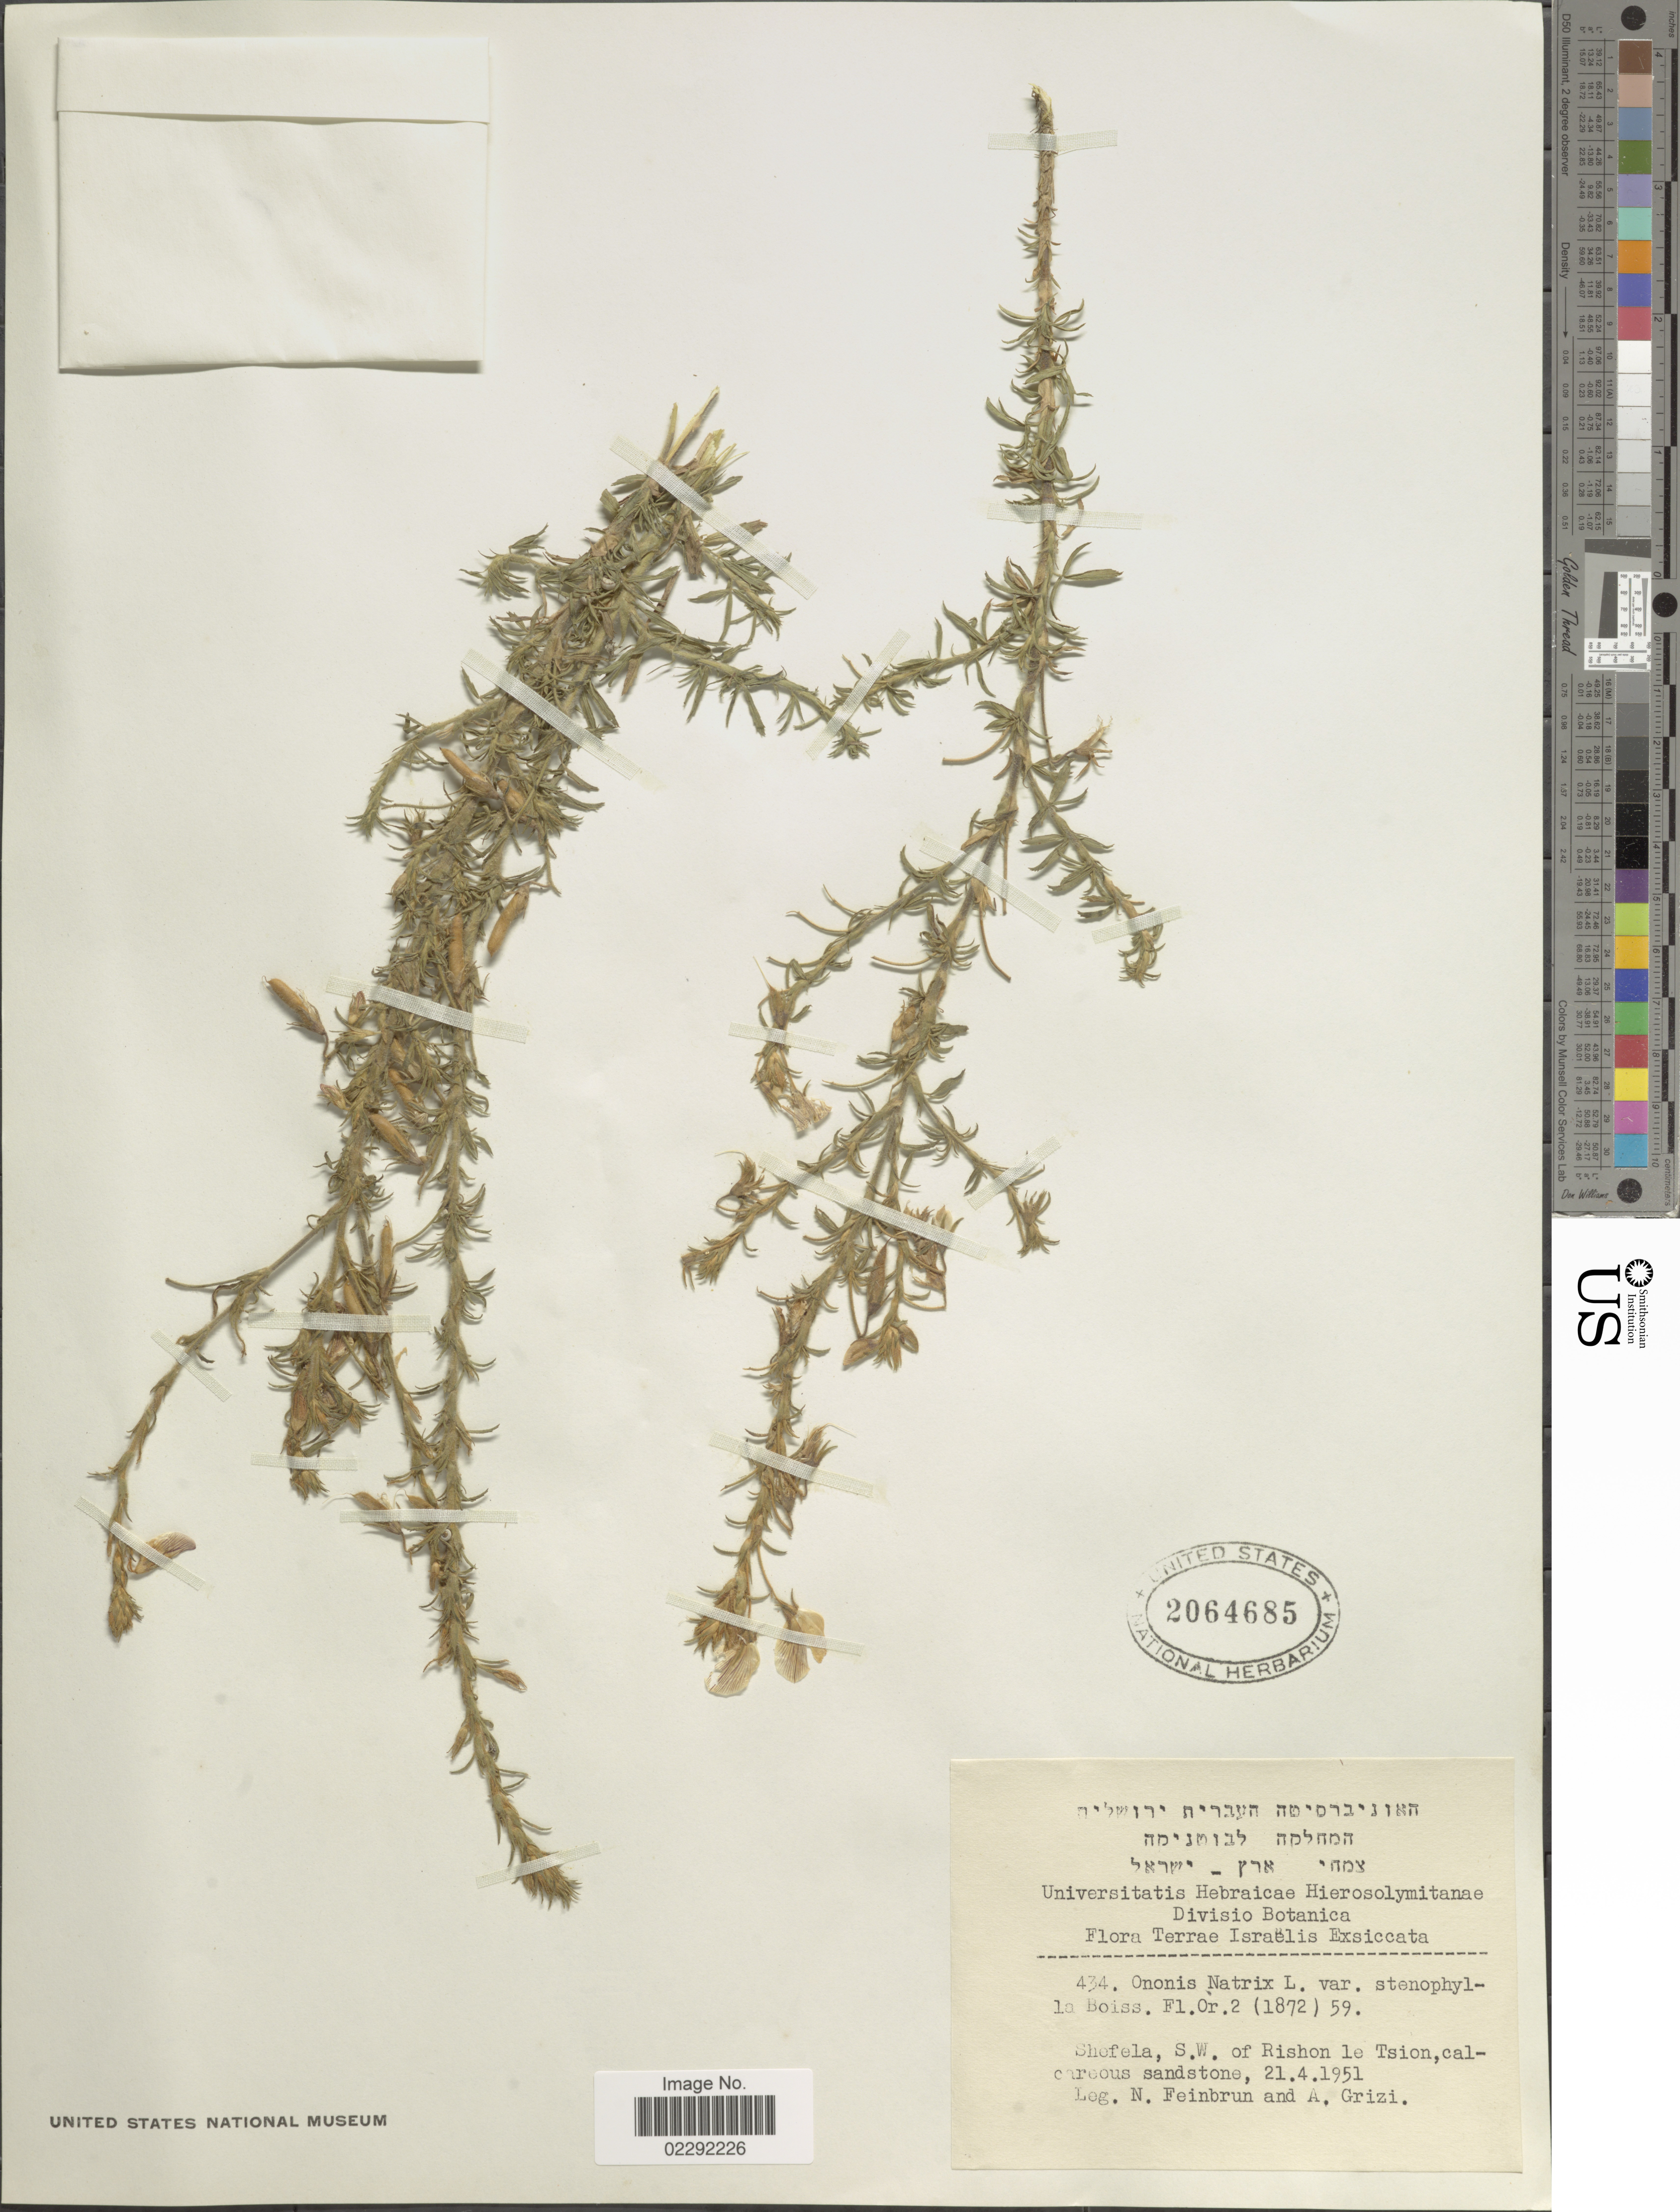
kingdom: Plantae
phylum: Tracheophyta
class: Magnoliopsida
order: Fabales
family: Fabaceae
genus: Ononis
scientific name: Ononis natrix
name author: L.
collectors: N. Feinbrun & A. Grizi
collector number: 434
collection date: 1951-04-21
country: Israel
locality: Shefela, S.W. of Rishon le Tsion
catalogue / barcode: US 2064685